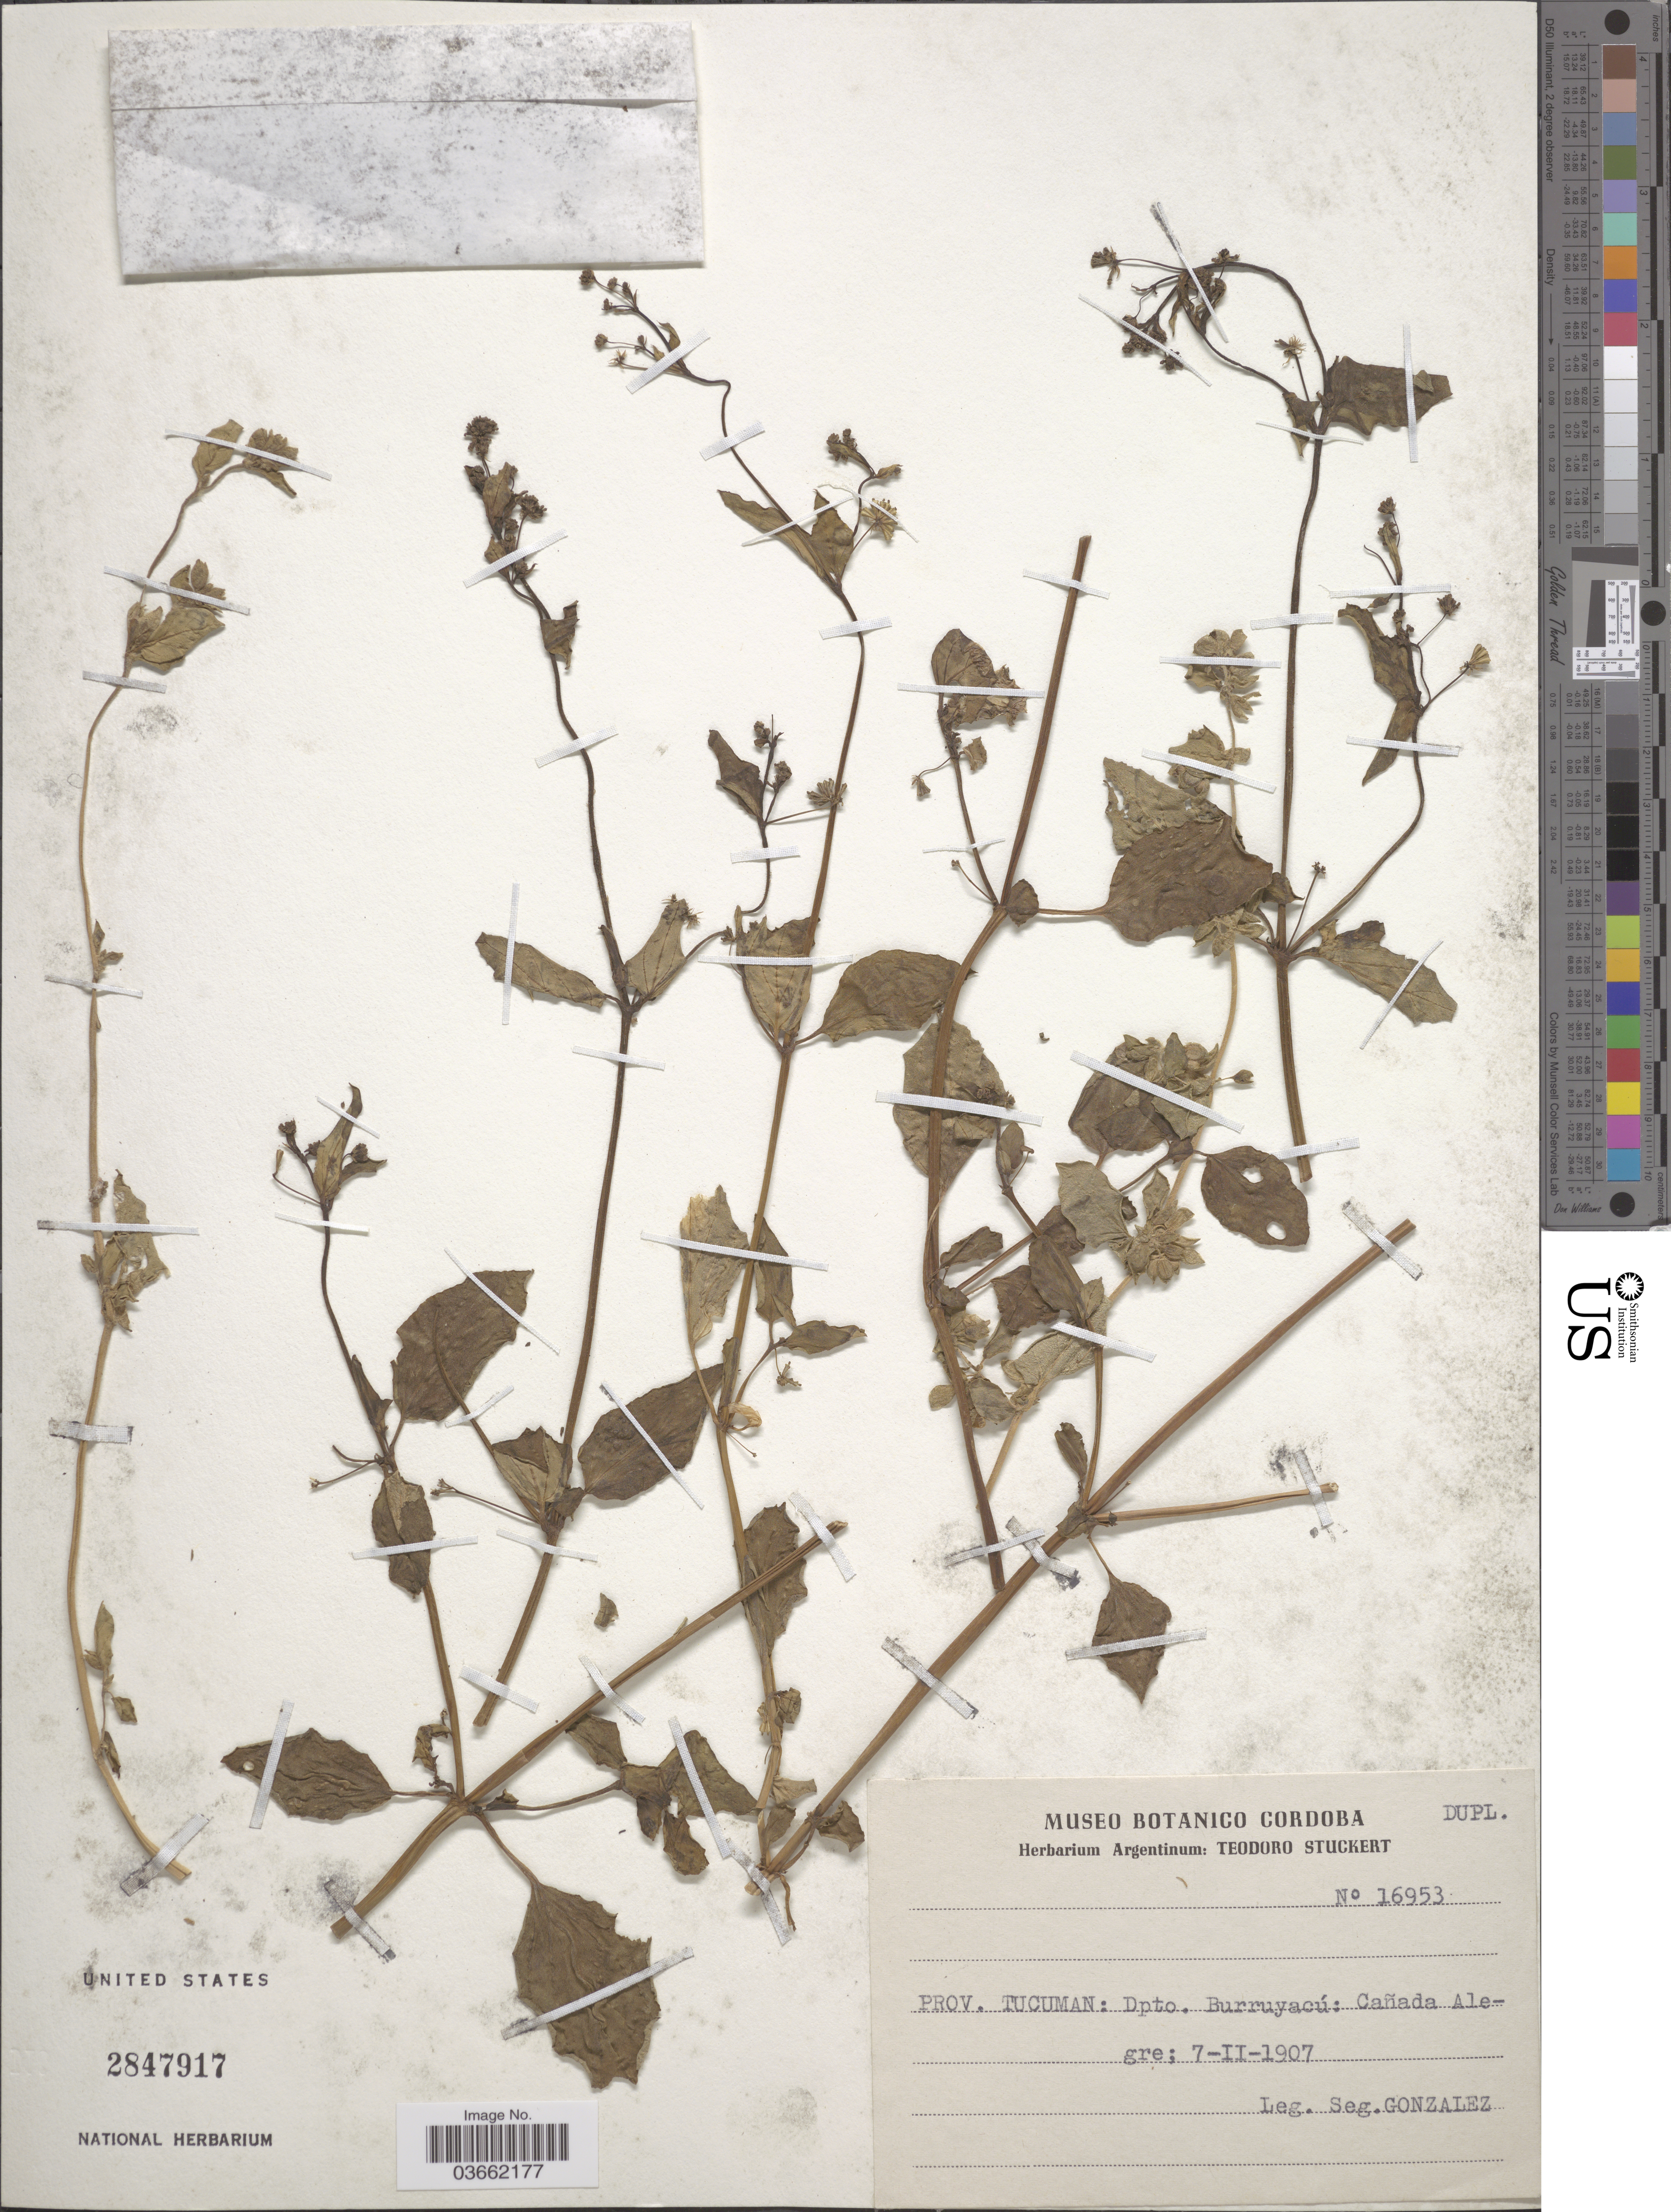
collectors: S. Gonzalez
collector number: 16953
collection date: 1907-02-07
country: Argentina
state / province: Tucuman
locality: Dpto. Burruyacú: Cañada Alegre.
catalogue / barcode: US 2847917